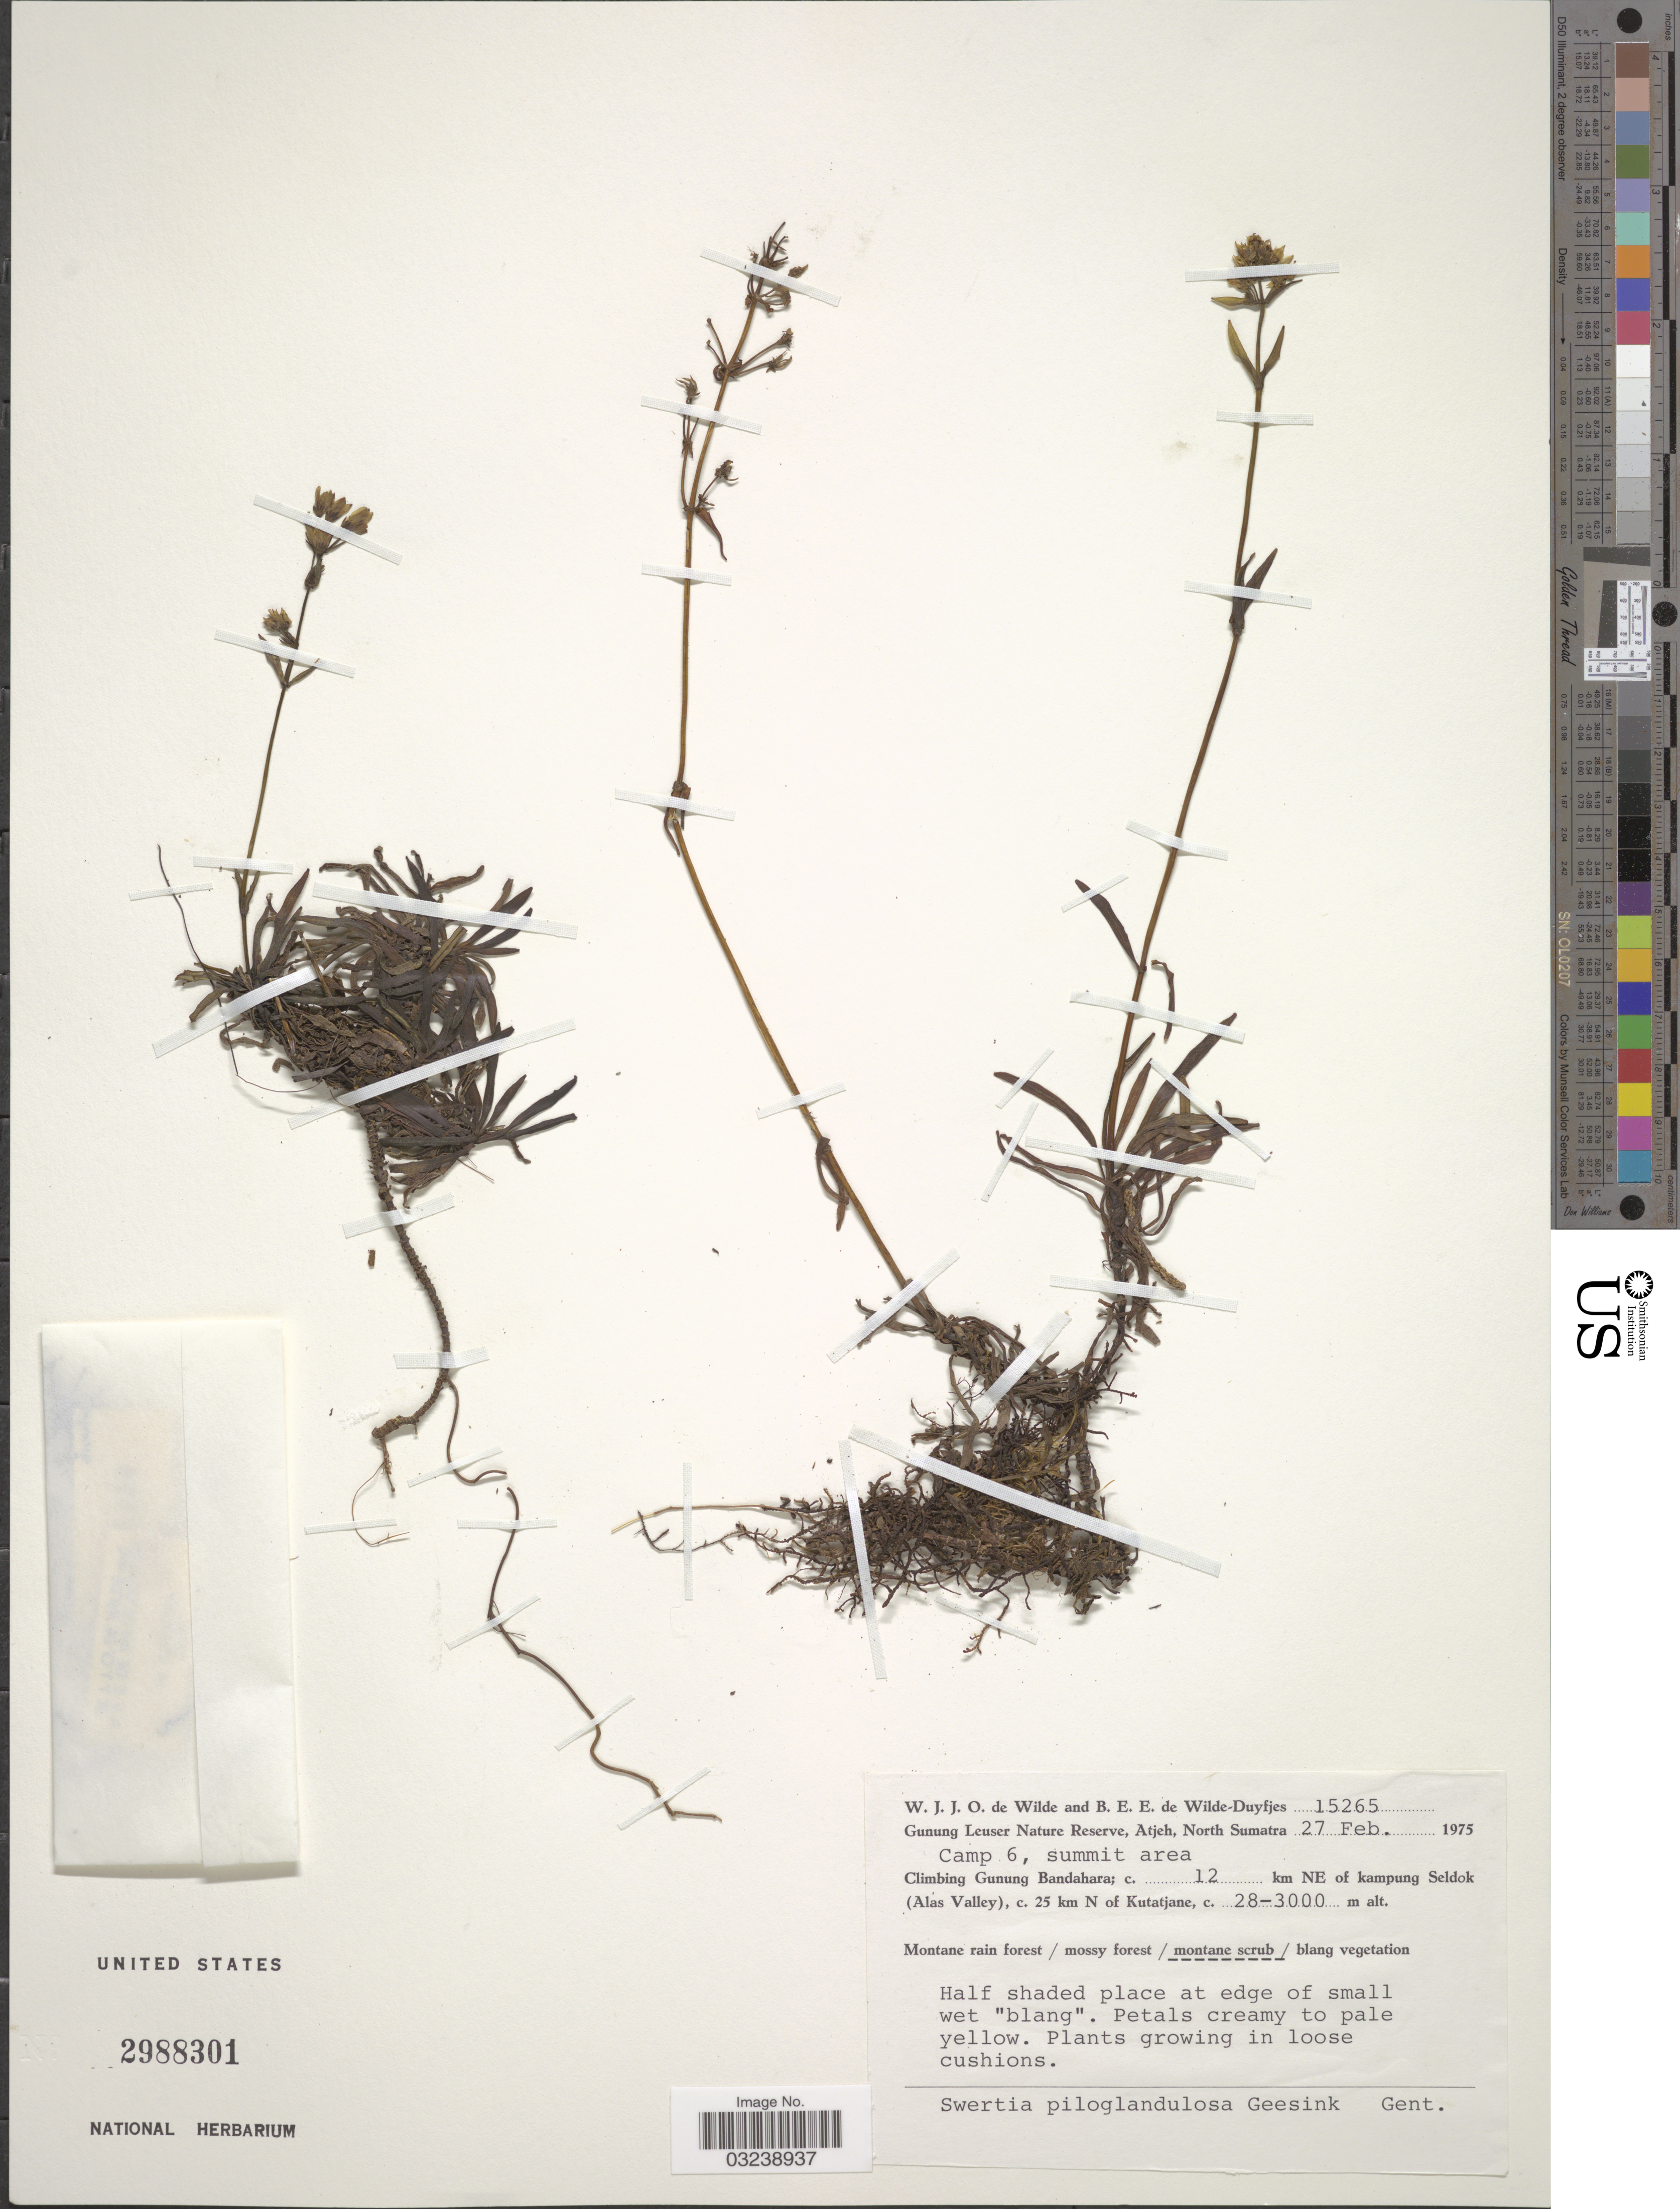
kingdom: Plantae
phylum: Tracheophyta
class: Magnoliopsida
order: Gentianales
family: Gentianaceae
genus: Swertia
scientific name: Swertia piloglandulosa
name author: R. Geesink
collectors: W. J. de Wilde & B. E. de Wilde-Duyfjes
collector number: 15265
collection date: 1975-02-27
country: Indonesia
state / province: Sumatra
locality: Gunung Leuser Nature Reserve, Atjeh, North Sumatra. Camp 6, summit area. Climbing Gunung Bandahara; c. 12 km NE of kampung Seldok (Alas Valley), c. 25 km N of Kutatjane.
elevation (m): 2800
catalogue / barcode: US 2988301